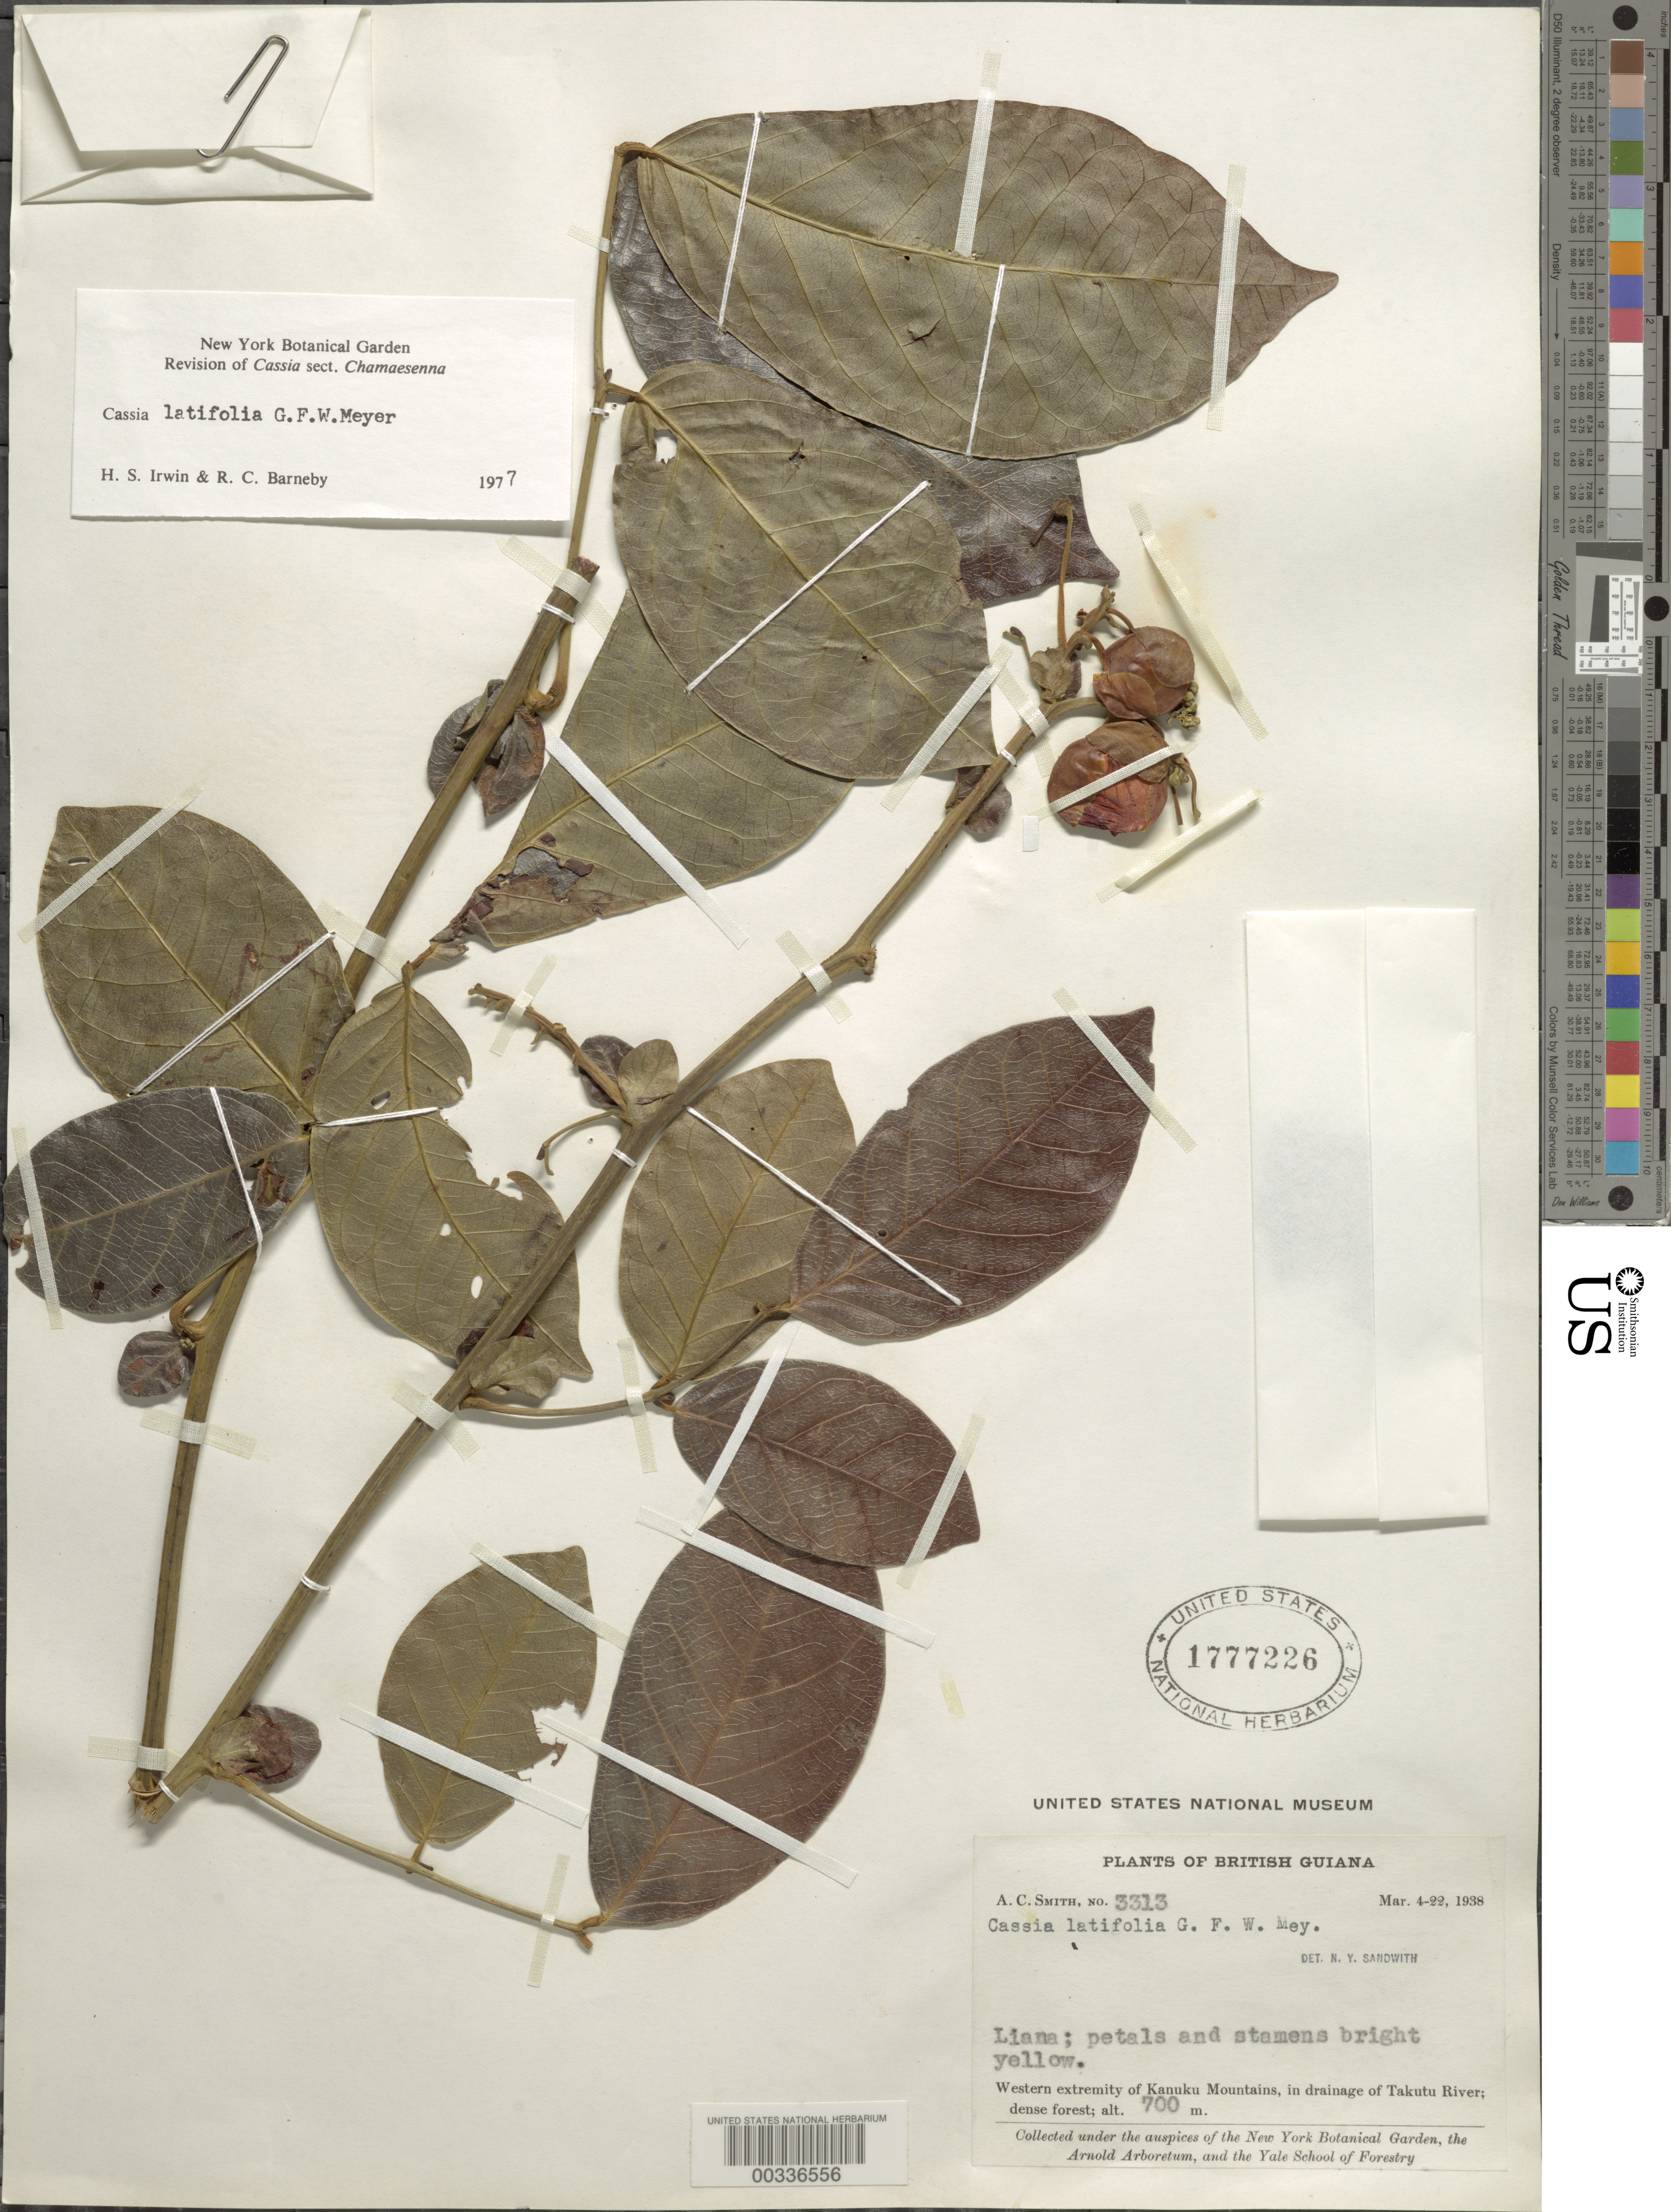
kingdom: Plantae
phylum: Tracheophyta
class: Magnoliopsida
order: Fabales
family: Fabaceae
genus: Senna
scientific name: Senna latifolia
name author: (G. Mey.) H.S. Irwin & Barneby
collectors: A. C. Smith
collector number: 3313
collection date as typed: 04 Mar 1938 to 22 Mar 1938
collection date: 1938-03-04/1938-03-22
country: Guyana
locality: Western extremity of kanuku mountains, in drainage of takutu river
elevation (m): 700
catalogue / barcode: US 1777226